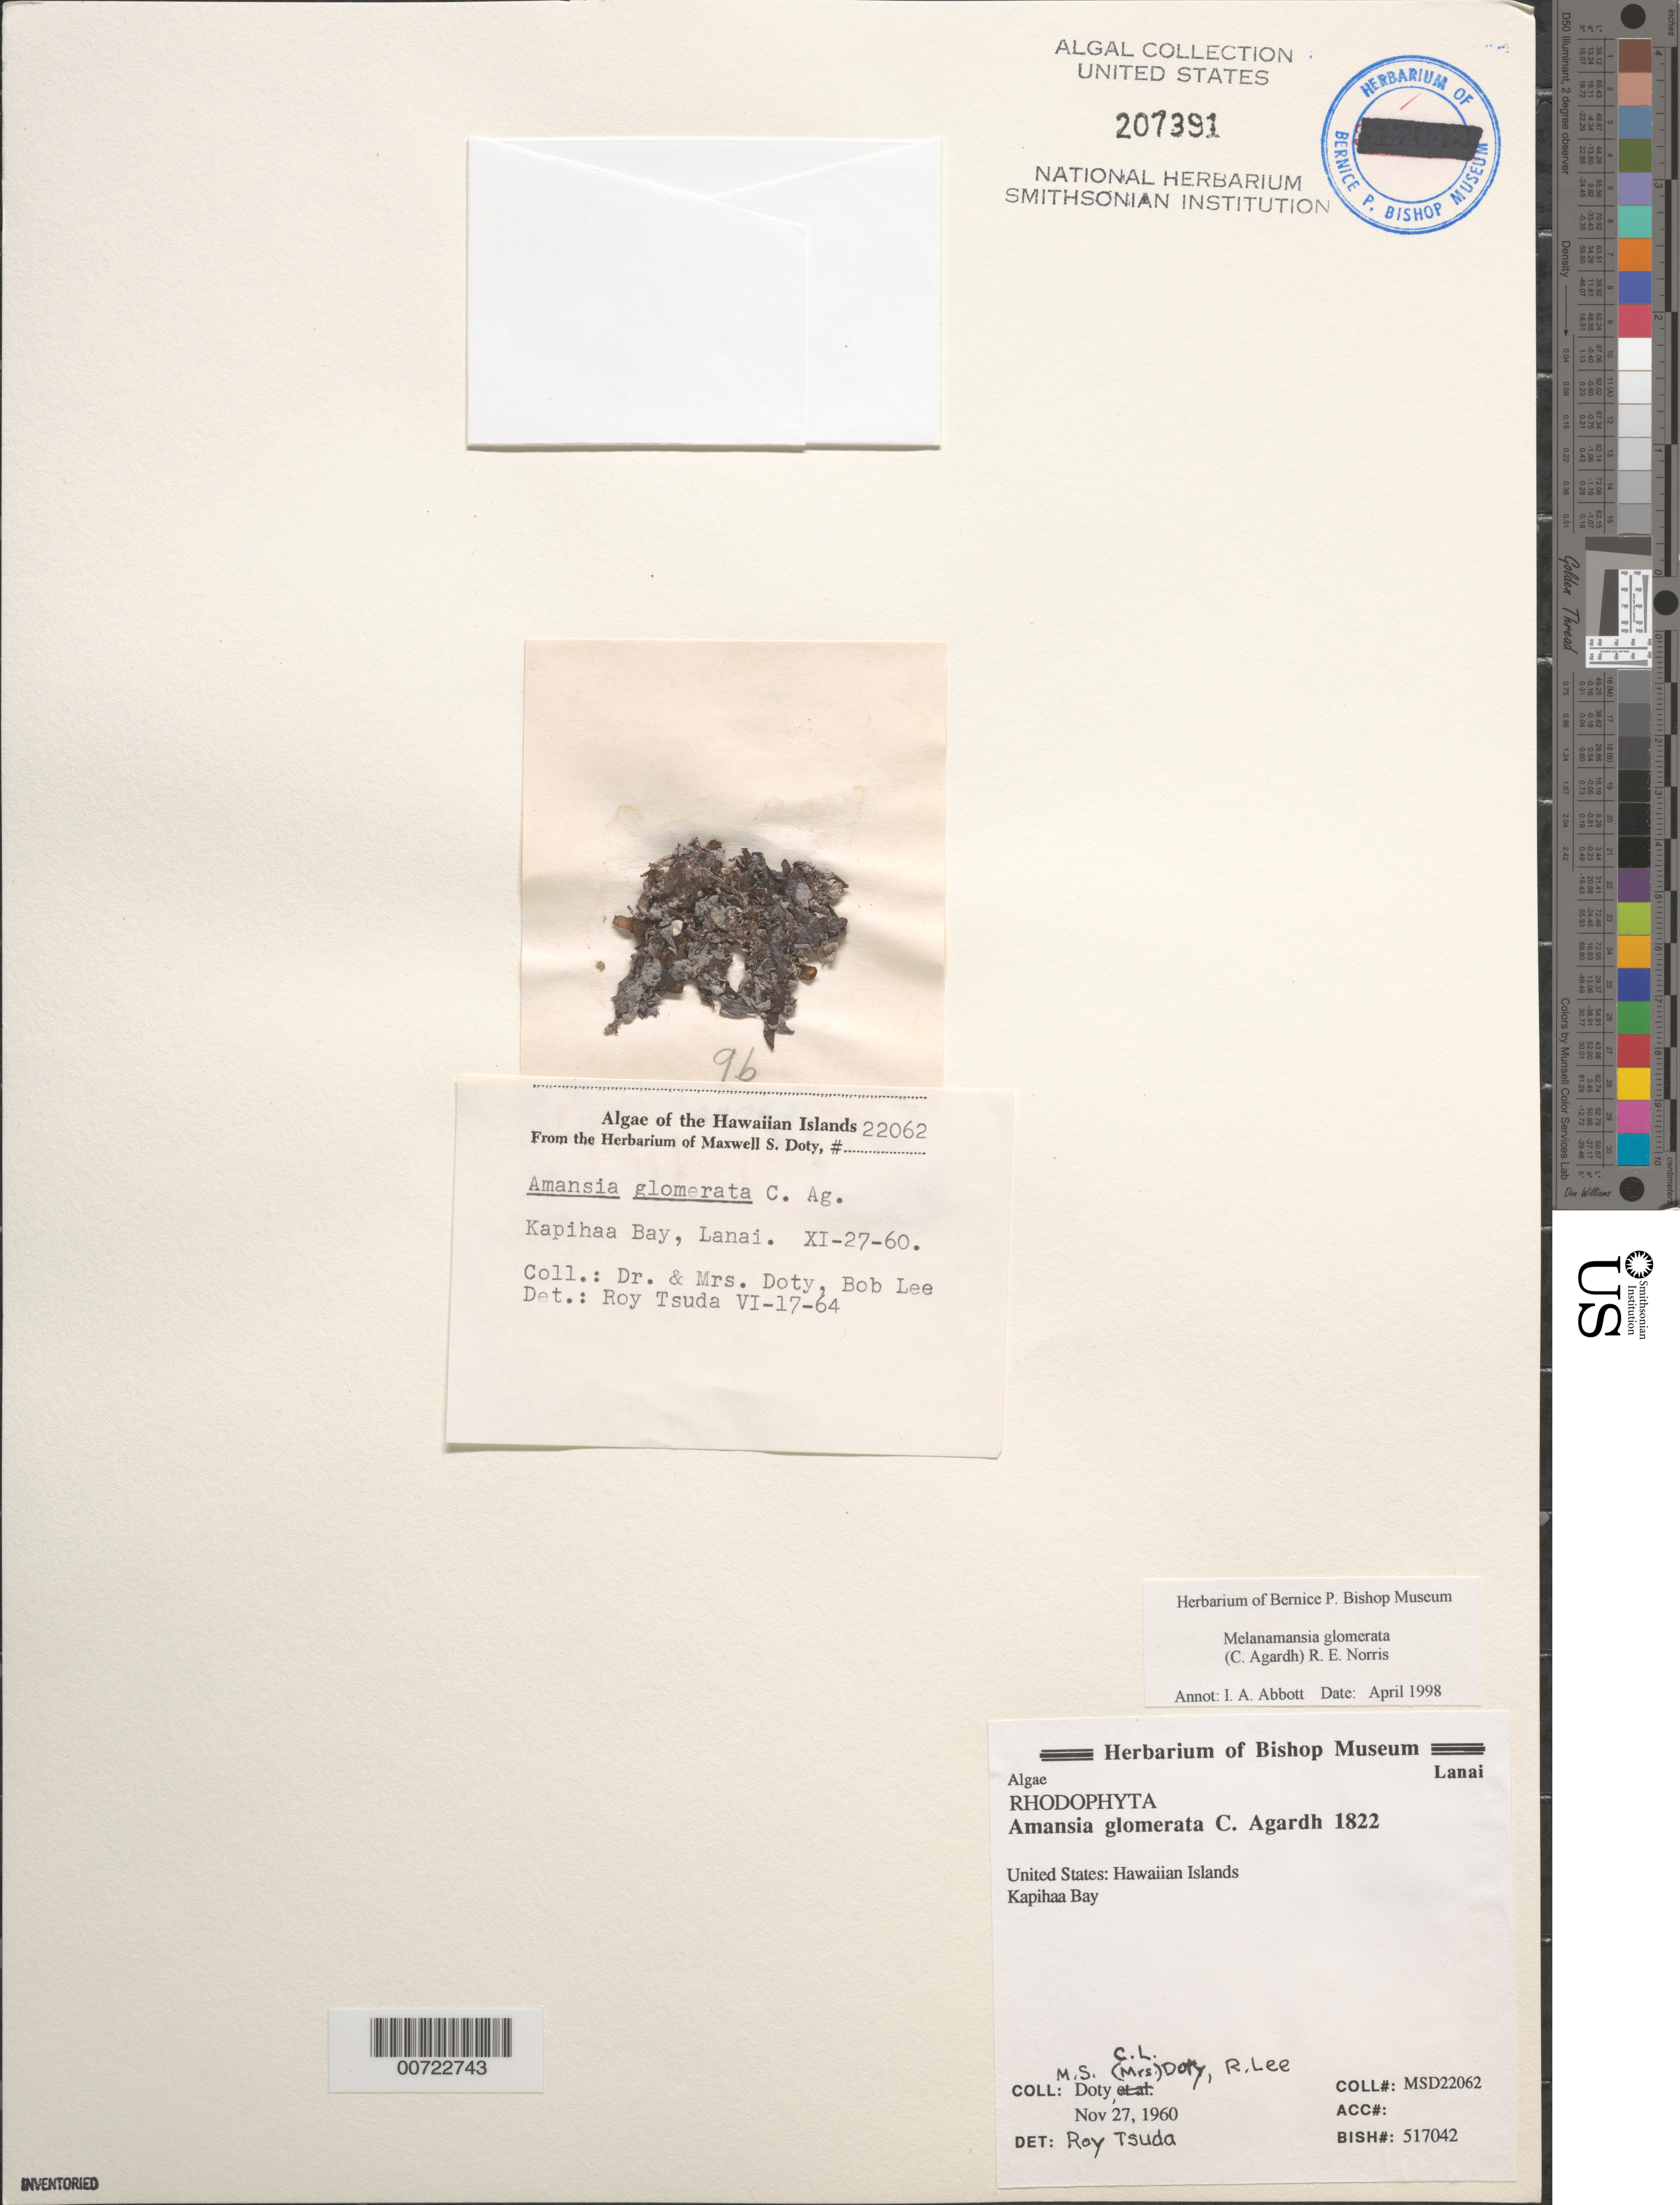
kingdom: Plantae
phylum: Rhodophyta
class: Florideophyceae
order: Ceramiales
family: Rhodomelaceae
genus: Amansia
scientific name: Amansia glomerata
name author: C. Agardh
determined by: Algae name updating Project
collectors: M. S. Doty, C. L. Doty & R. Lee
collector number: MSD 22062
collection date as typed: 27 Nov 1960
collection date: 1960-11-27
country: United States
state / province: Hawaii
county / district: Maui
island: Lana'i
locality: Kapiha'a Bay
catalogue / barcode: US 207391